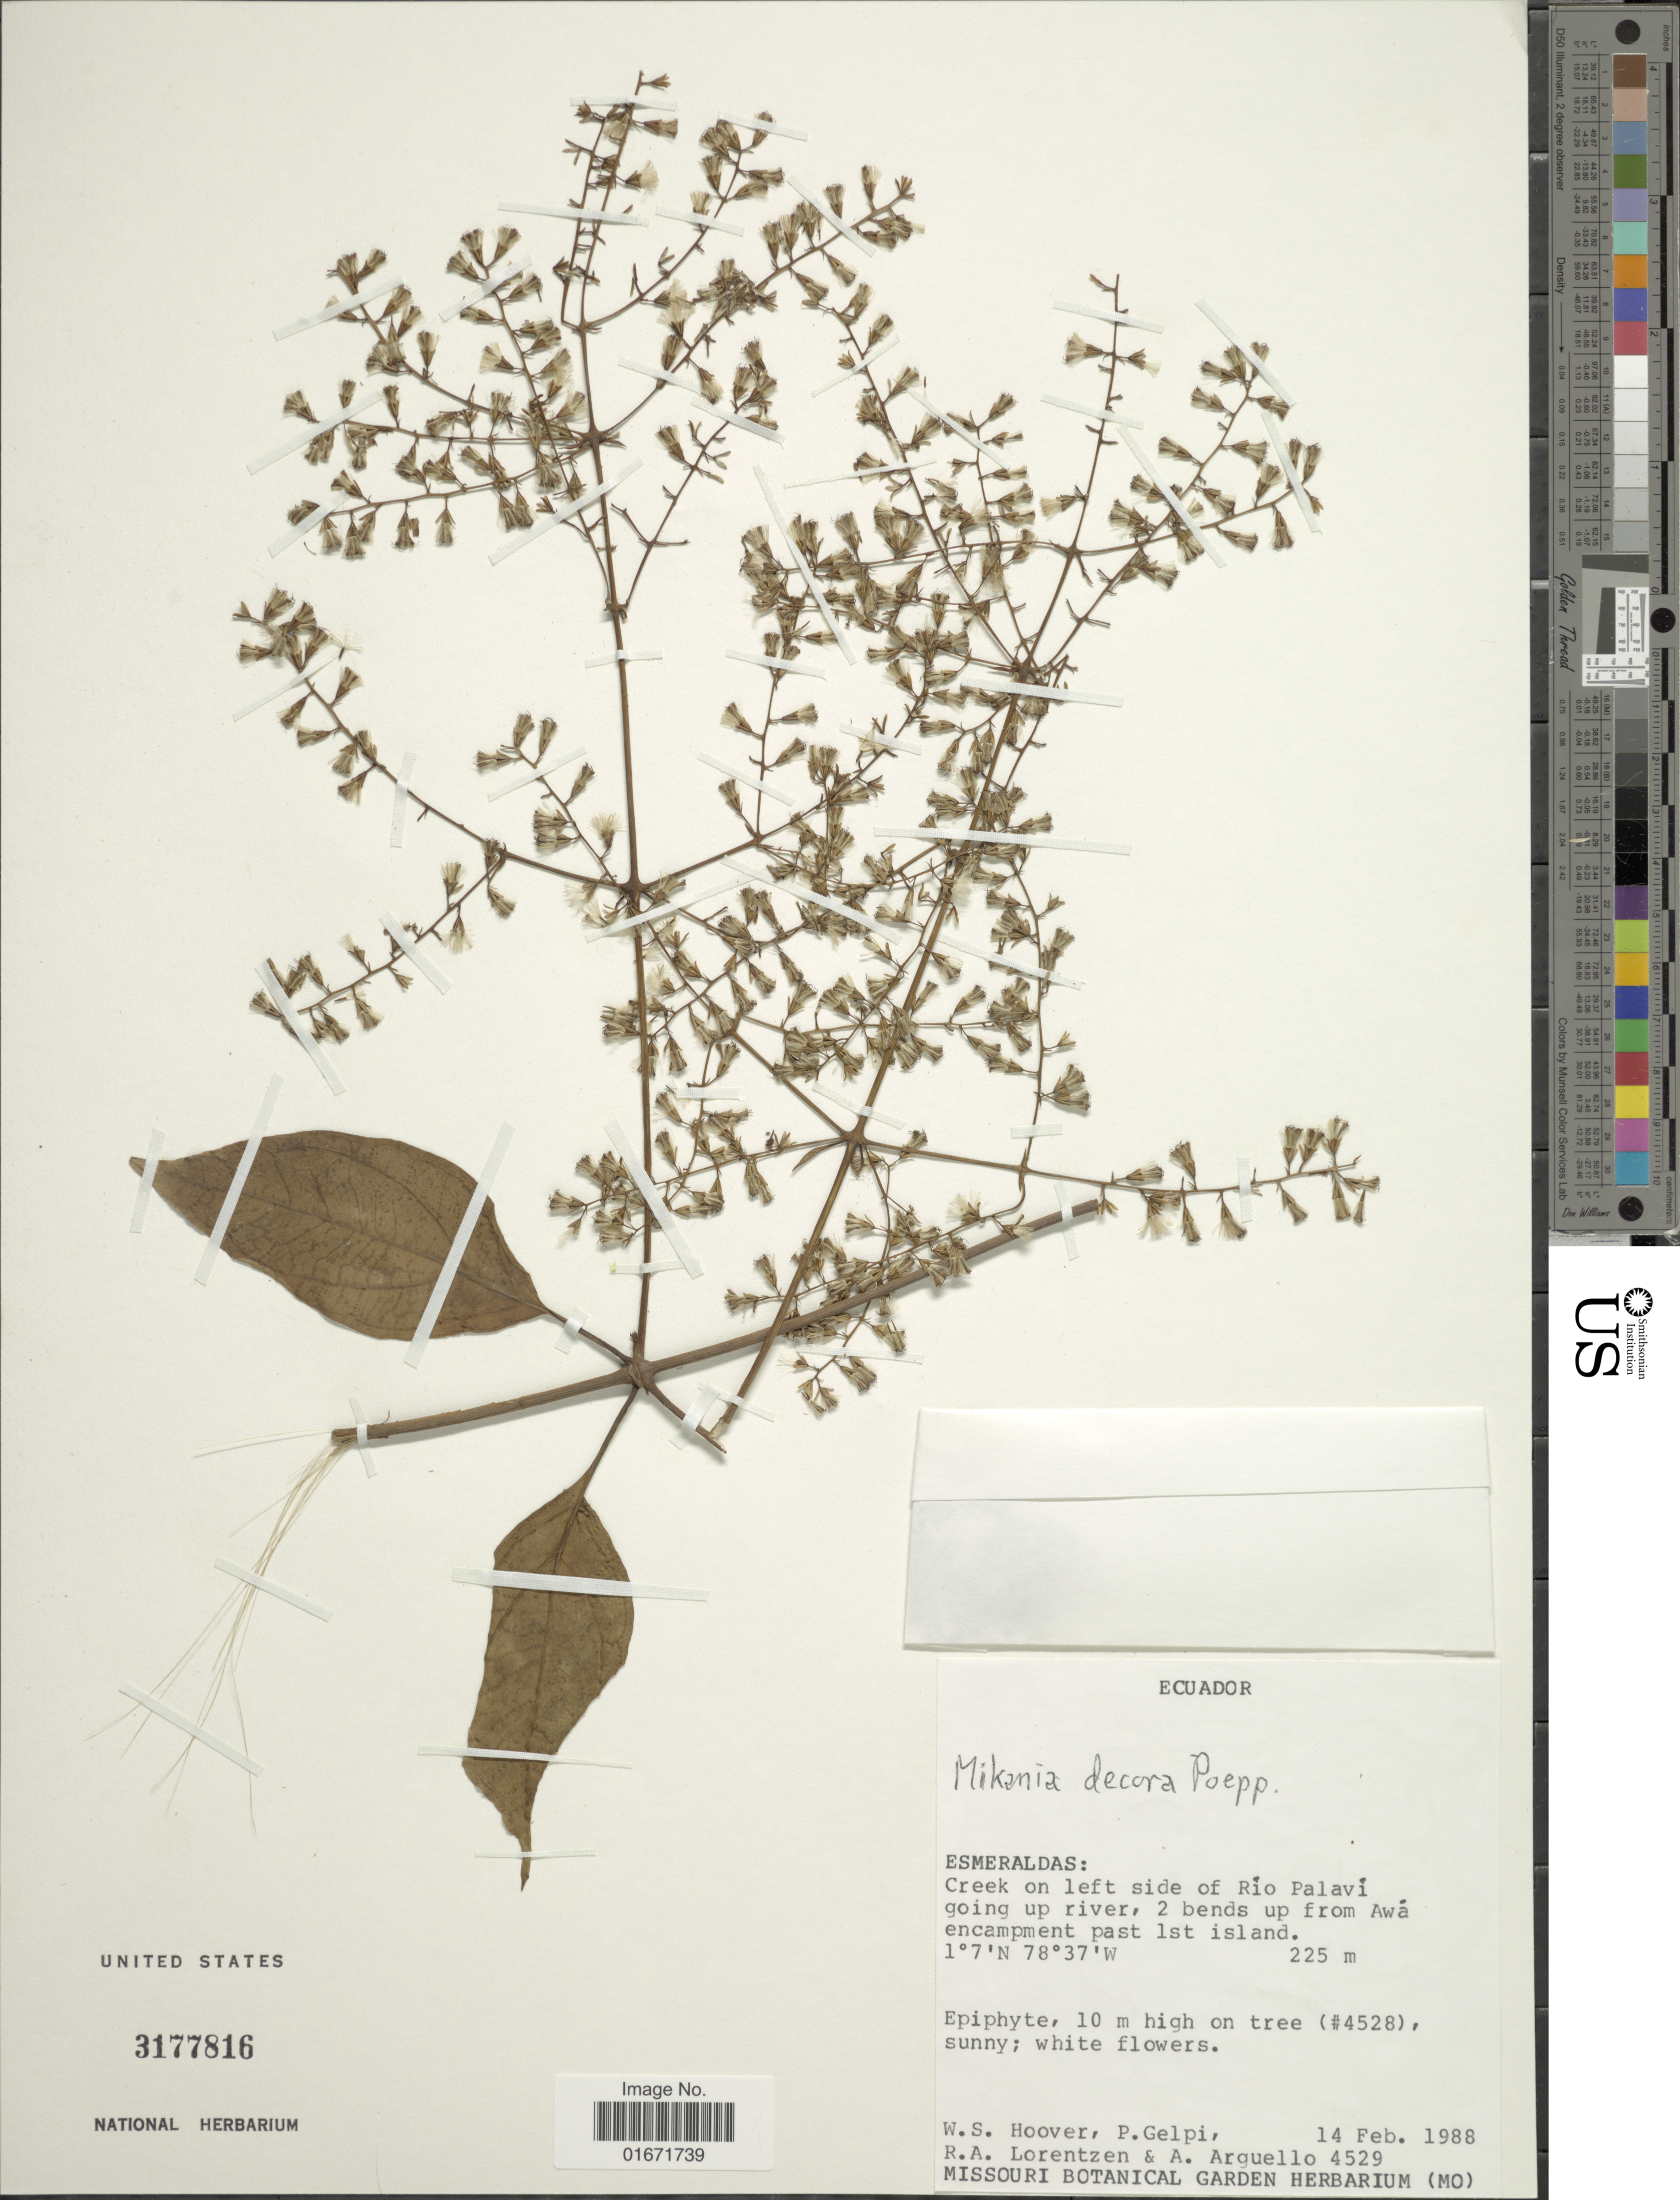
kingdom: Plantae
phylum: Tracheophyta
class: Magnoliopsida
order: Asterales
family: Asteraceae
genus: Mikania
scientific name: Mikania decora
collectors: W. S. Hoover, P. Gelpi, R. Lorentzen & A. Arguello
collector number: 4529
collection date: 1988-02-14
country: Ecuador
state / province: Esmeraldas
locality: Esmeraldas: Creek on left side of Rio Palavi going up river, 2 bends up from Awá encampment past 1st island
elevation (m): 225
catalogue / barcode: US 3177816